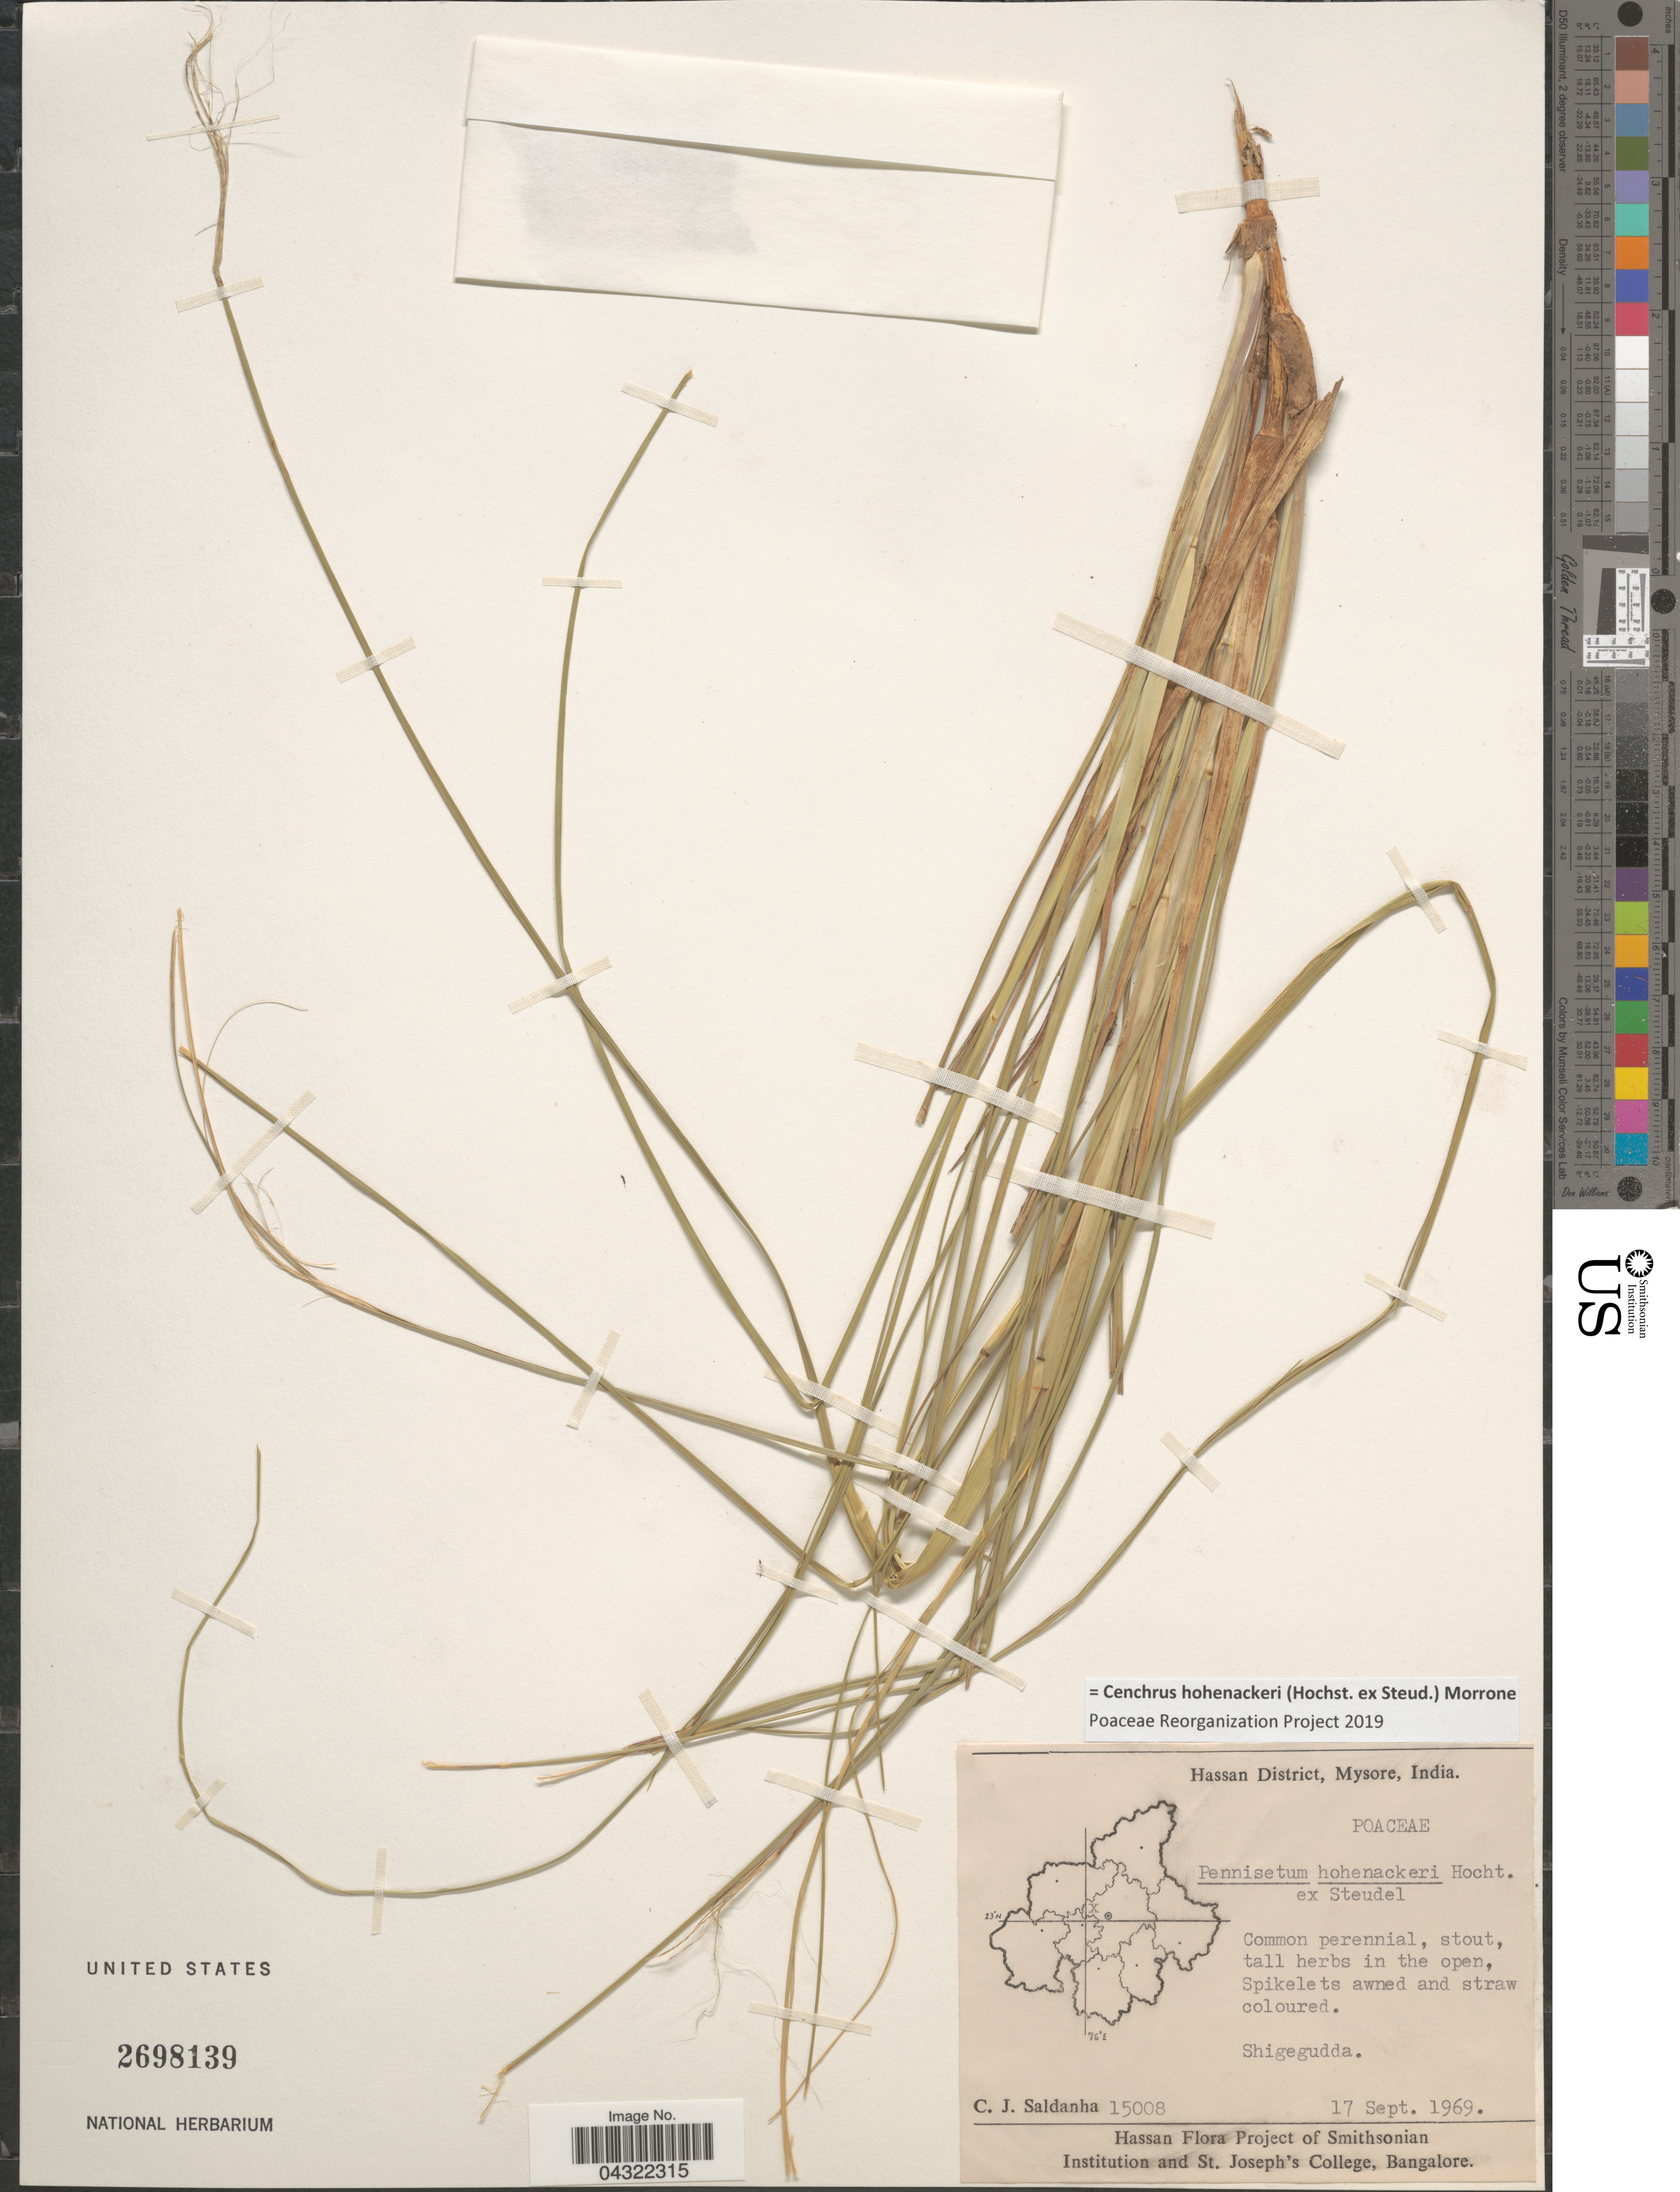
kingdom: Plantae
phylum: Tracheophyta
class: Liliopsida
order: Poales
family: Poaceae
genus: Cenchrus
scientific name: Cenchrus hohenackeri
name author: (Hochst. ex Steud.) Morrone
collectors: C. J. Saldanha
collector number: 15008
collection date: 1969-09-17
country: India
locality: Hassan District, Mysore. Shigegudda.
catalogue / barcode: US 2698139